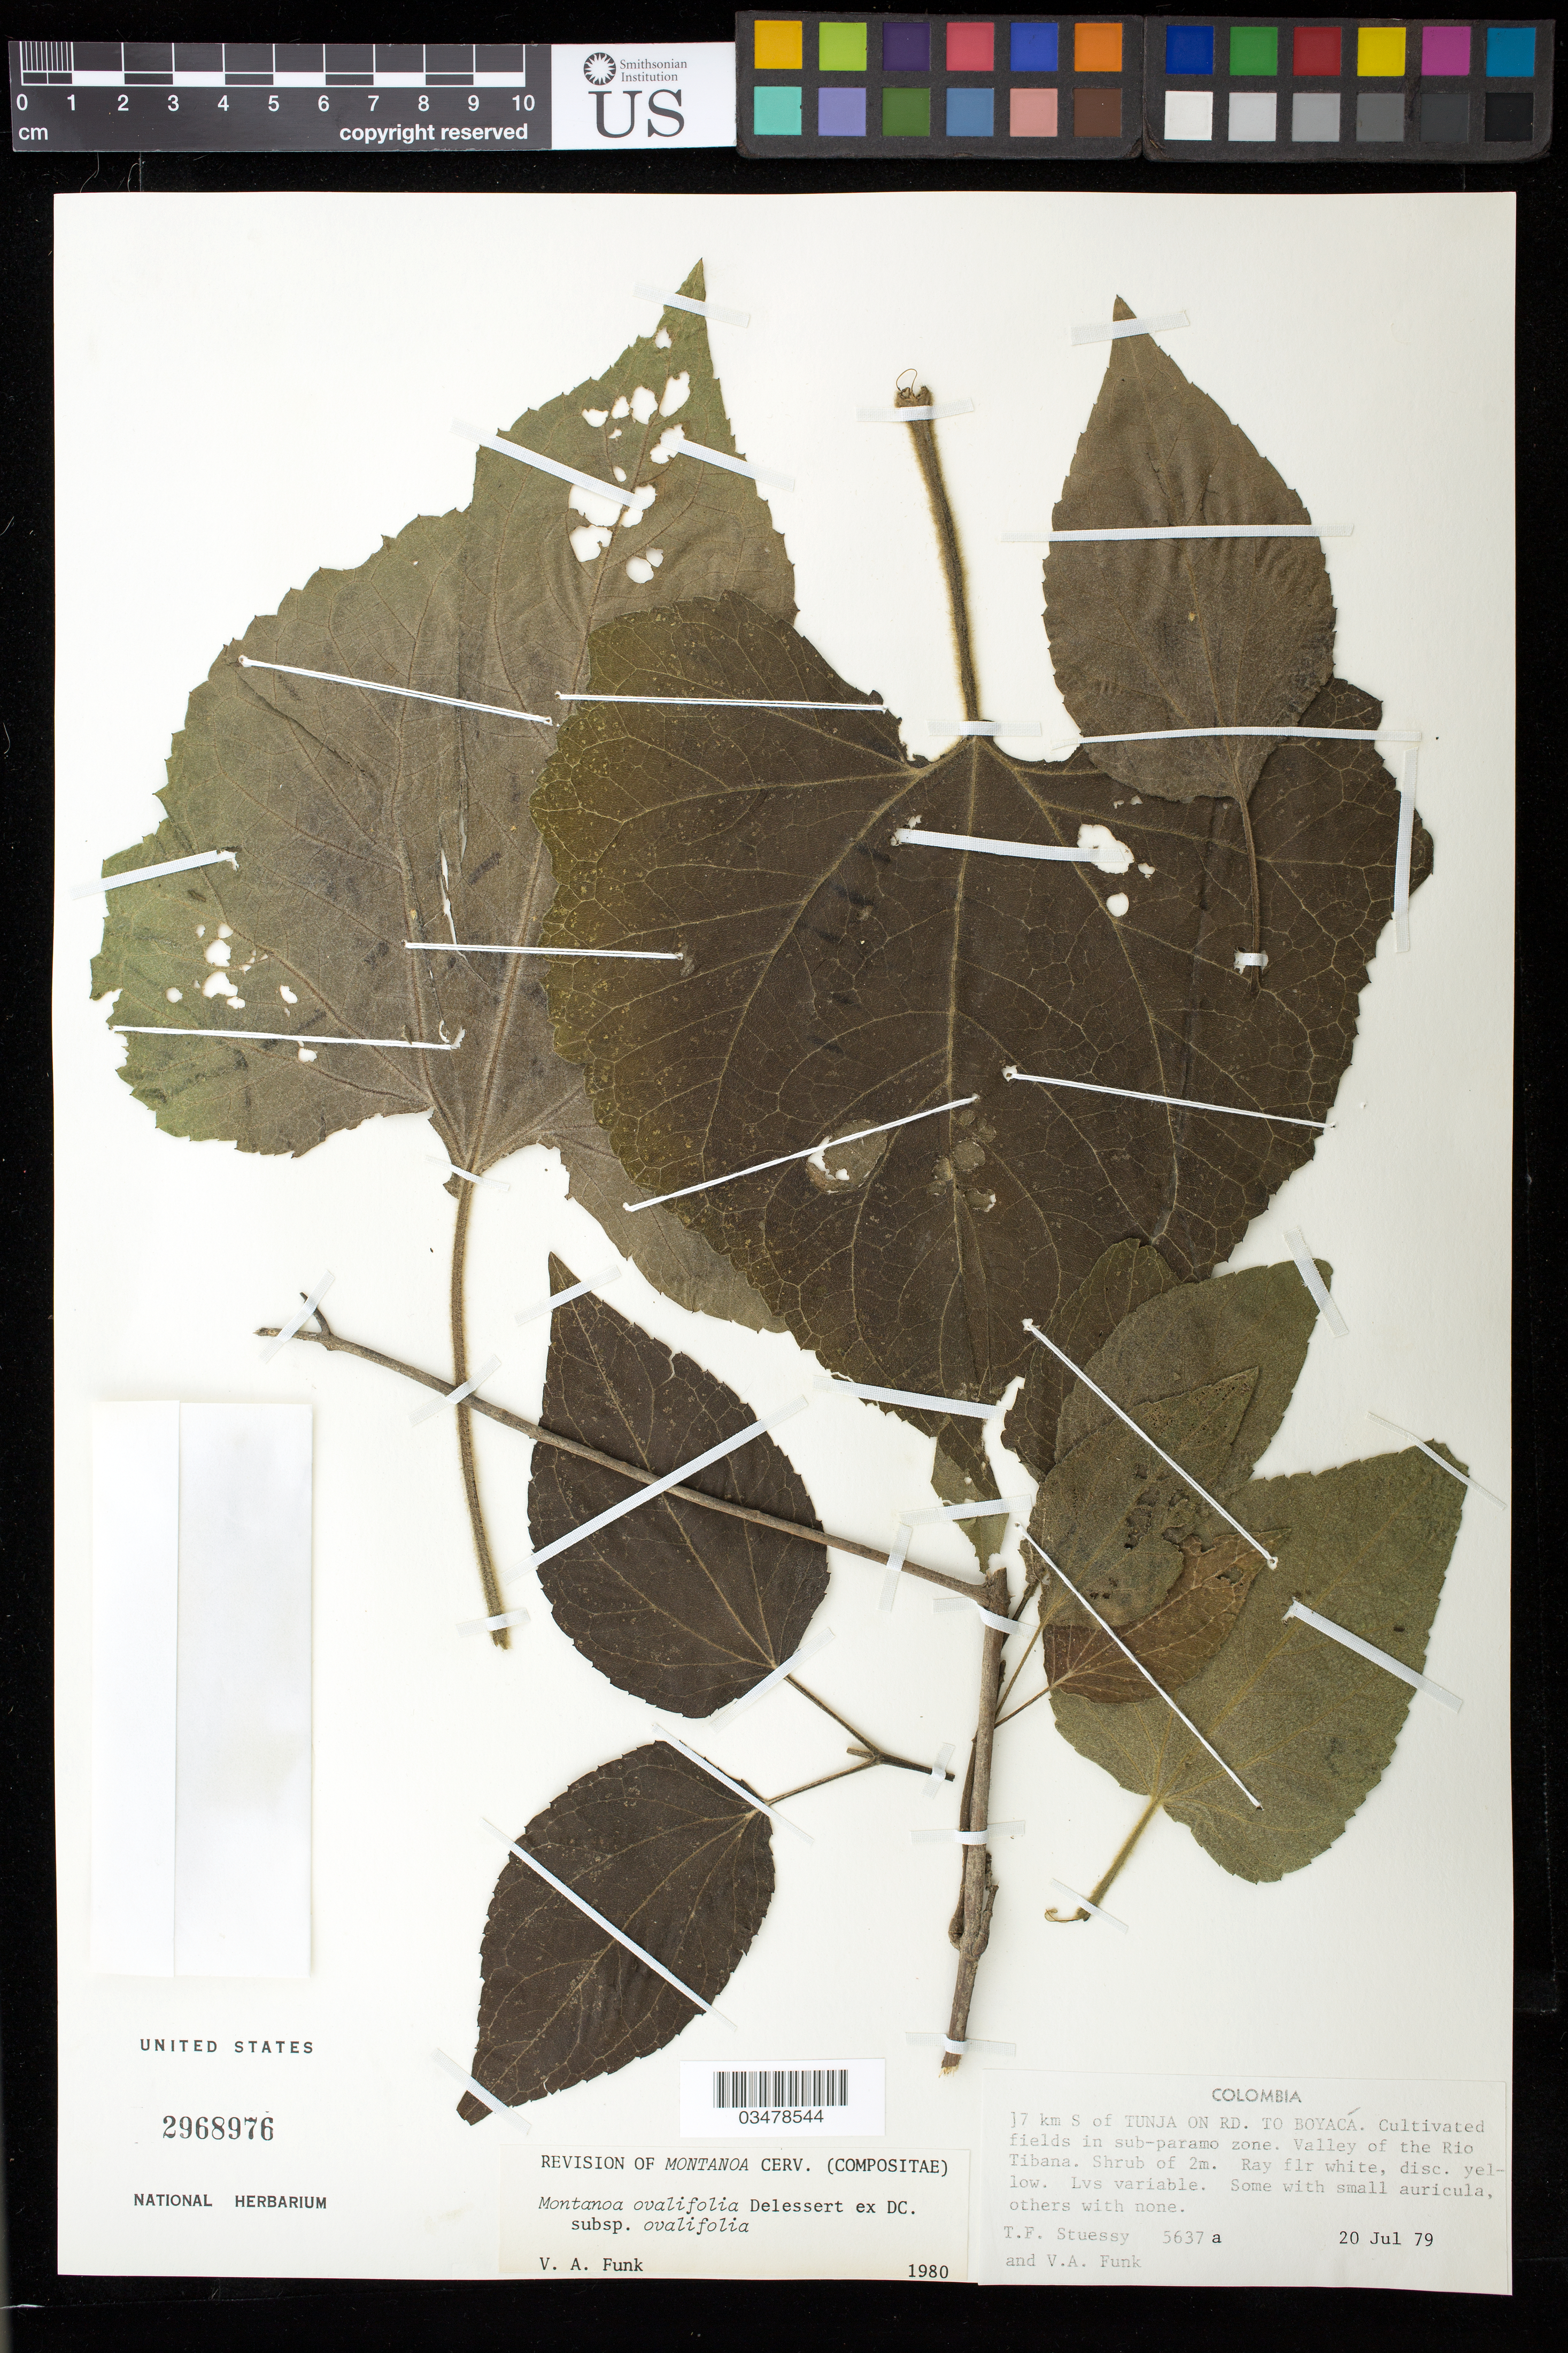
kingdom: Plantae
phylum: Tracheophyta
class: Magnoliopsida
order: Asterales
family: Asteraceae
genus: Montanoa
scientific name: Montanoa ovalifolia subsp. ovalifolia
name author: DC.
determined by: Funk, Vicki A., (BOT), Smithsonian Institution - National Museum of Natural History (UNITED STATES)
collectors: T. Stuessy & V. Funk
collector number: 5637 a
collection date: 1979-07-20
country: Colombia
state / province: Boyacá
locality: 7 [17 ?] km S of Tunja on dirt rd to Boyaca. Valley of the Rio Tibana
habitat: Cultivated fields in sub-paramo zone.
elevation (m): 2780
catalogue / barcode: US 2968976